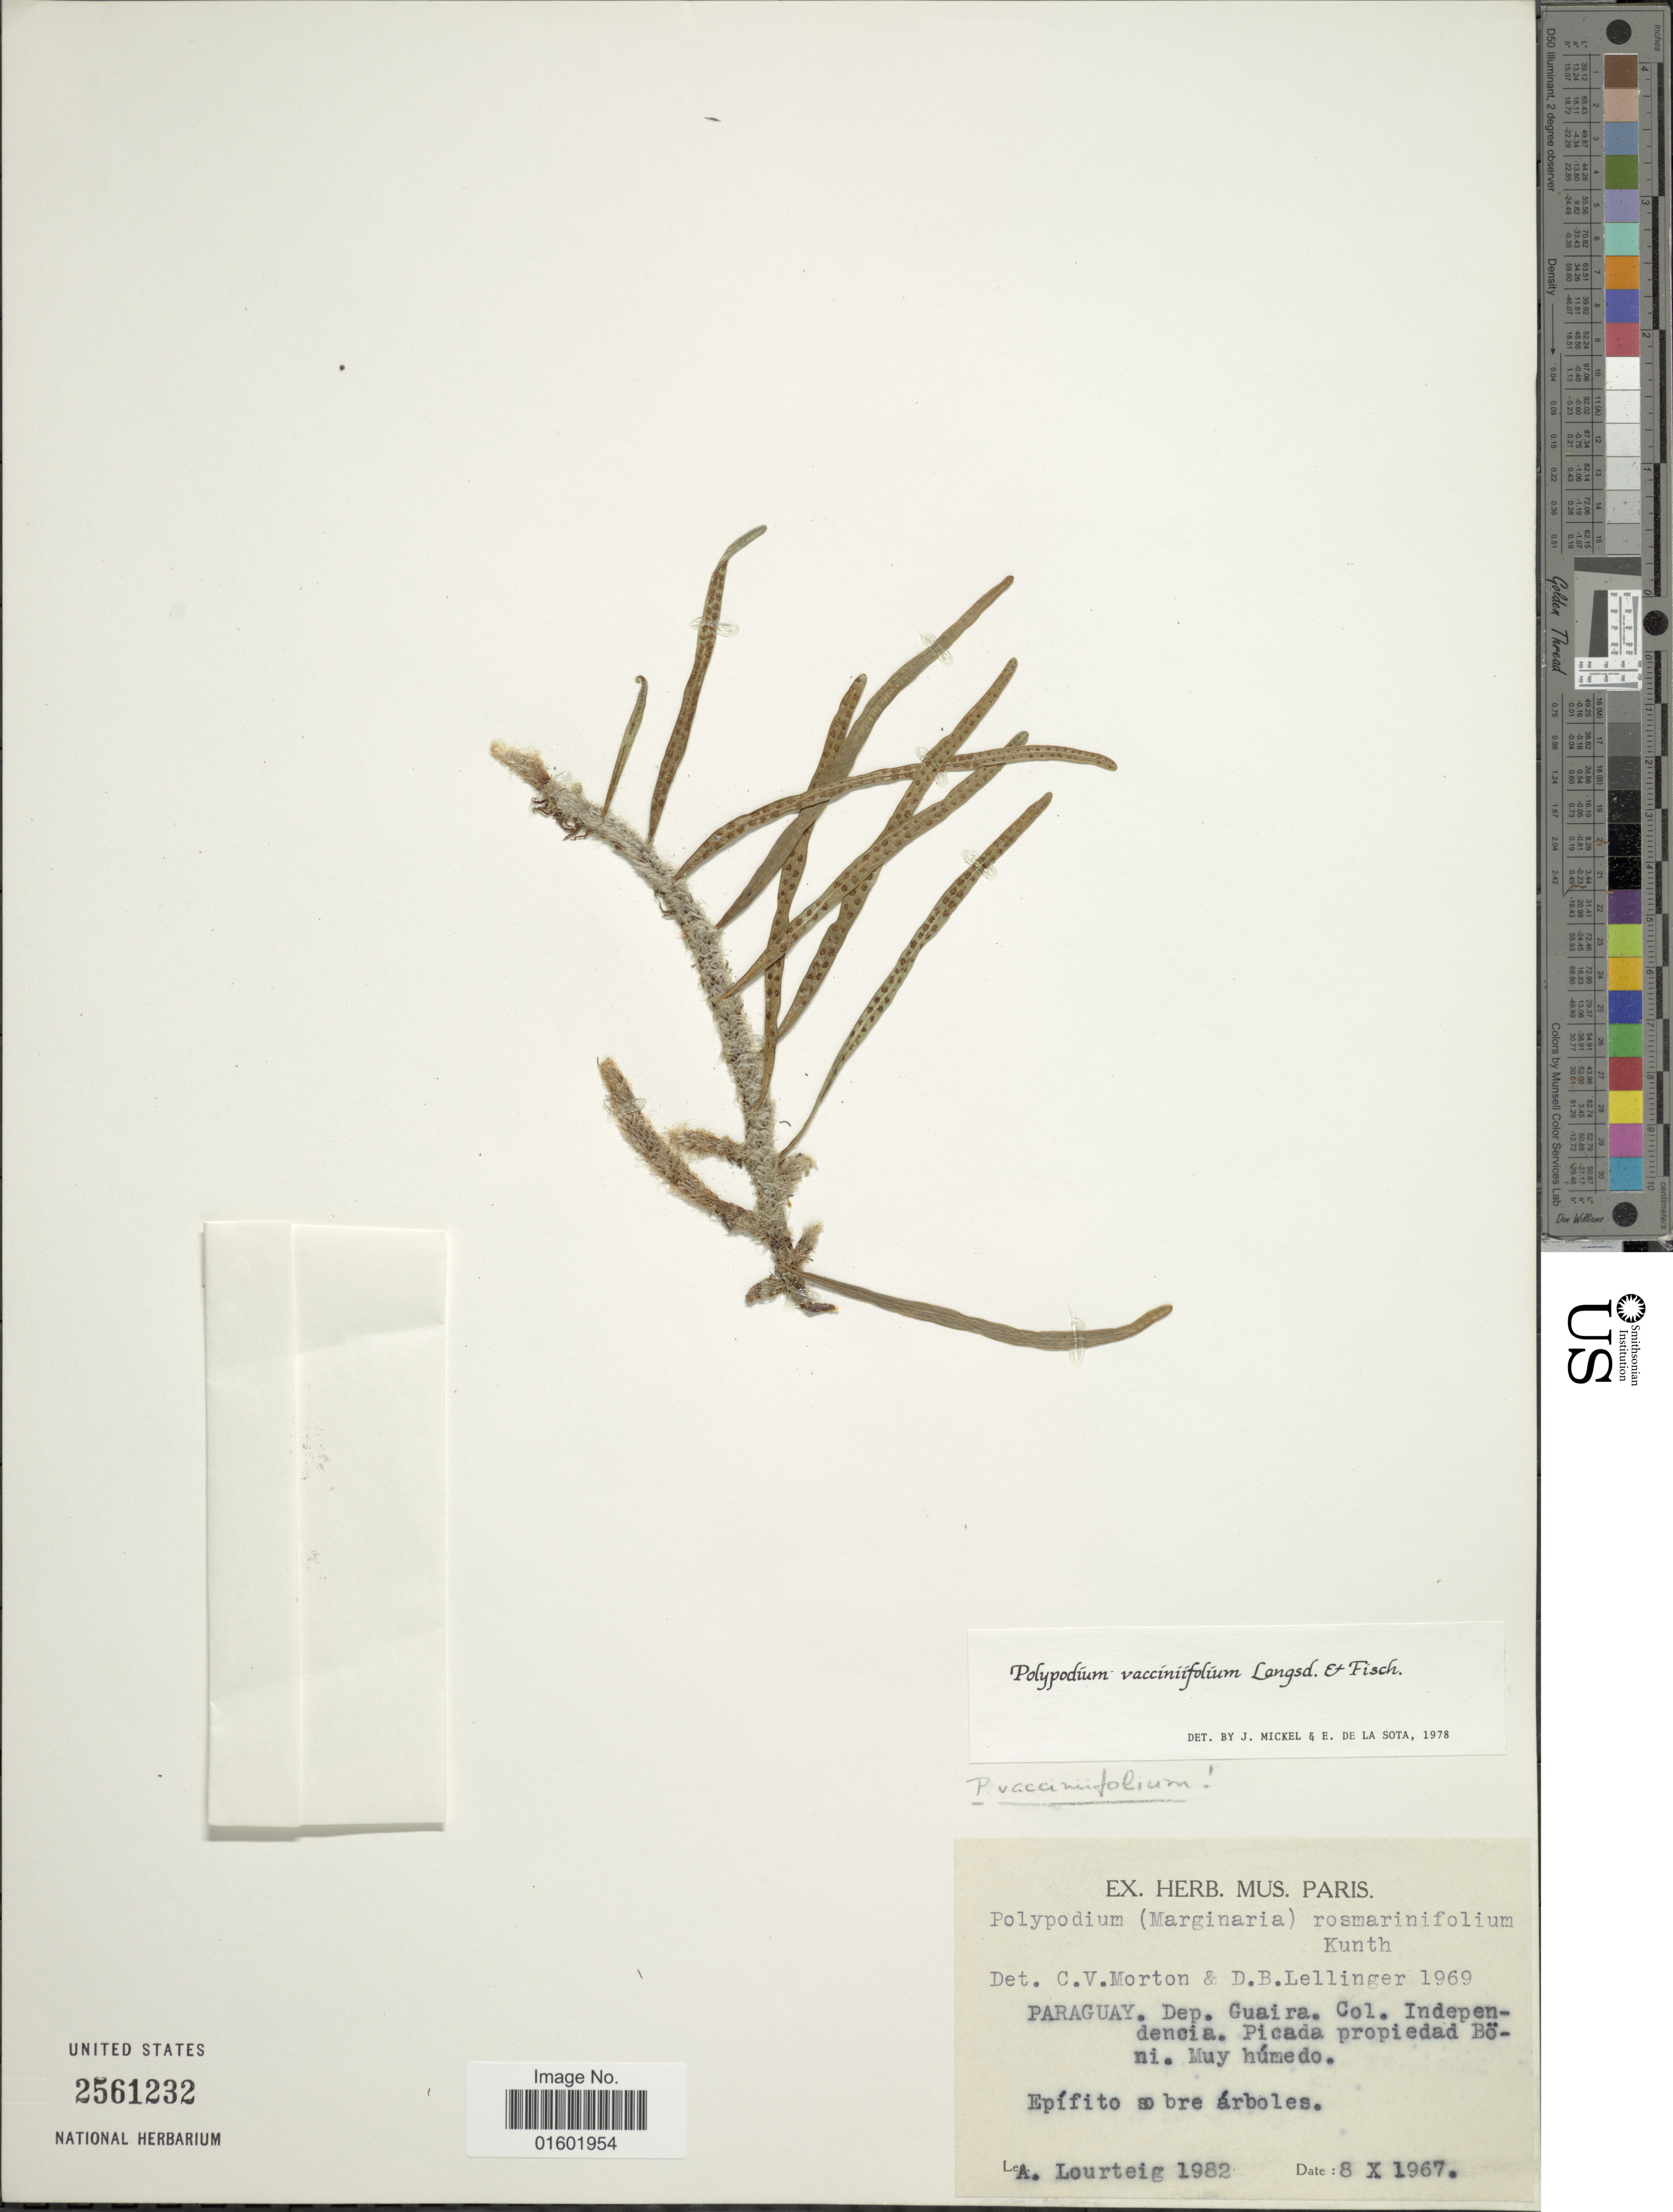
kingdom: Plantae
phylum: Tracheophyta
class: Polypodiopsida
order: Polypodiales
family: Polypodiaceae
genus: Microgramma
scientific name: Microgramma vaccinifolia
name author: (Langsd. & Fisch.) Copel.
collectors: A. Lourteig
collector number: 1982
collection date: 1967-10-08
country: Paraguay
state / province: Guaira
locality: Dep. Guaira Col. Independeneia, Picada propierdad Böni, Muy Humedo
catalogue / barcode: US 2561232